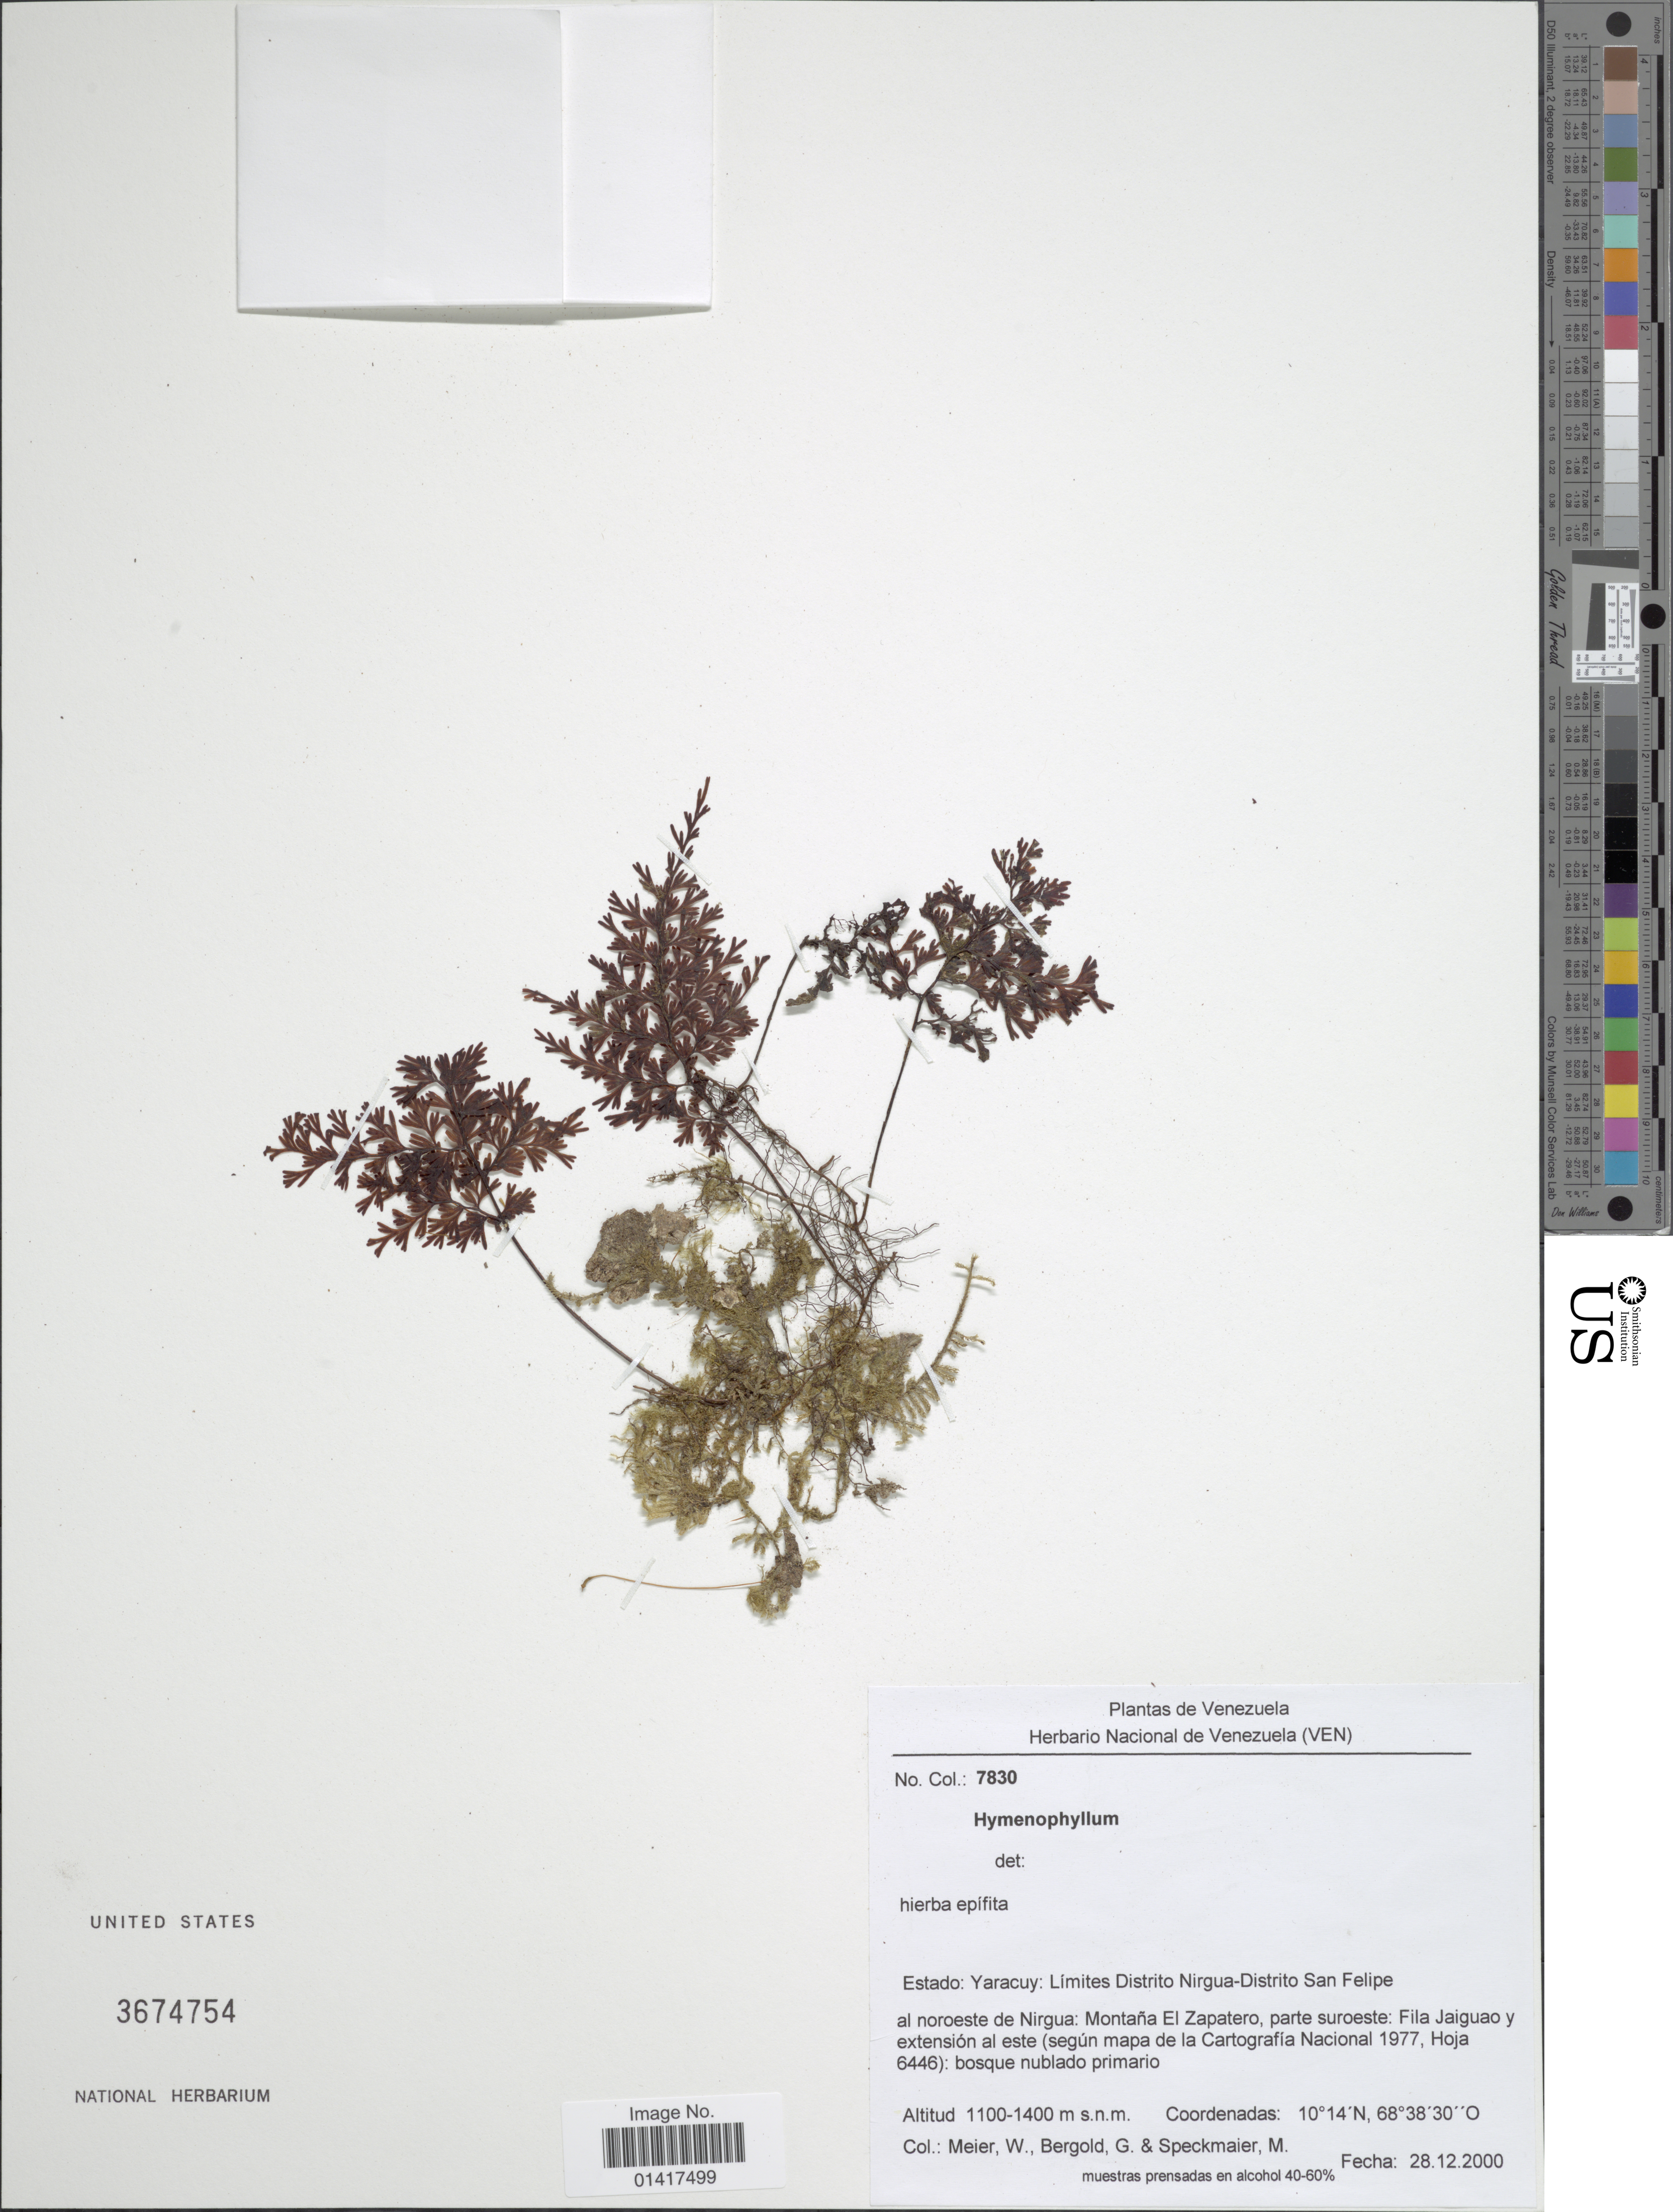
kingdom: Plantae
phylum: Tracheophyta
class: Polypodiopsida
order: Hymenophyllales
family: Hymenophyllaceae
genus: Hymenophyllum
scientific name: Hymenophyllum sp.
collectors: W. Meier, G. Bergold & M. Speckmaier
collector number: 7830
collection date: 2000-12-28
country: Venezuela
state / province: Yaracuy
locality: Estado: Yaracuy: Limites Distrito Nirgua-Distrito San Felipe. Al noroeste de Nirgua: Montana El Zapatero, parte suroeste: Fila Jaiguao y extension al este (segun mapa de la cartografia Nacional 1977, HOja 6456): bosque nublado primario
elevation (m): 1100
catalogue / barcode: US 3674754